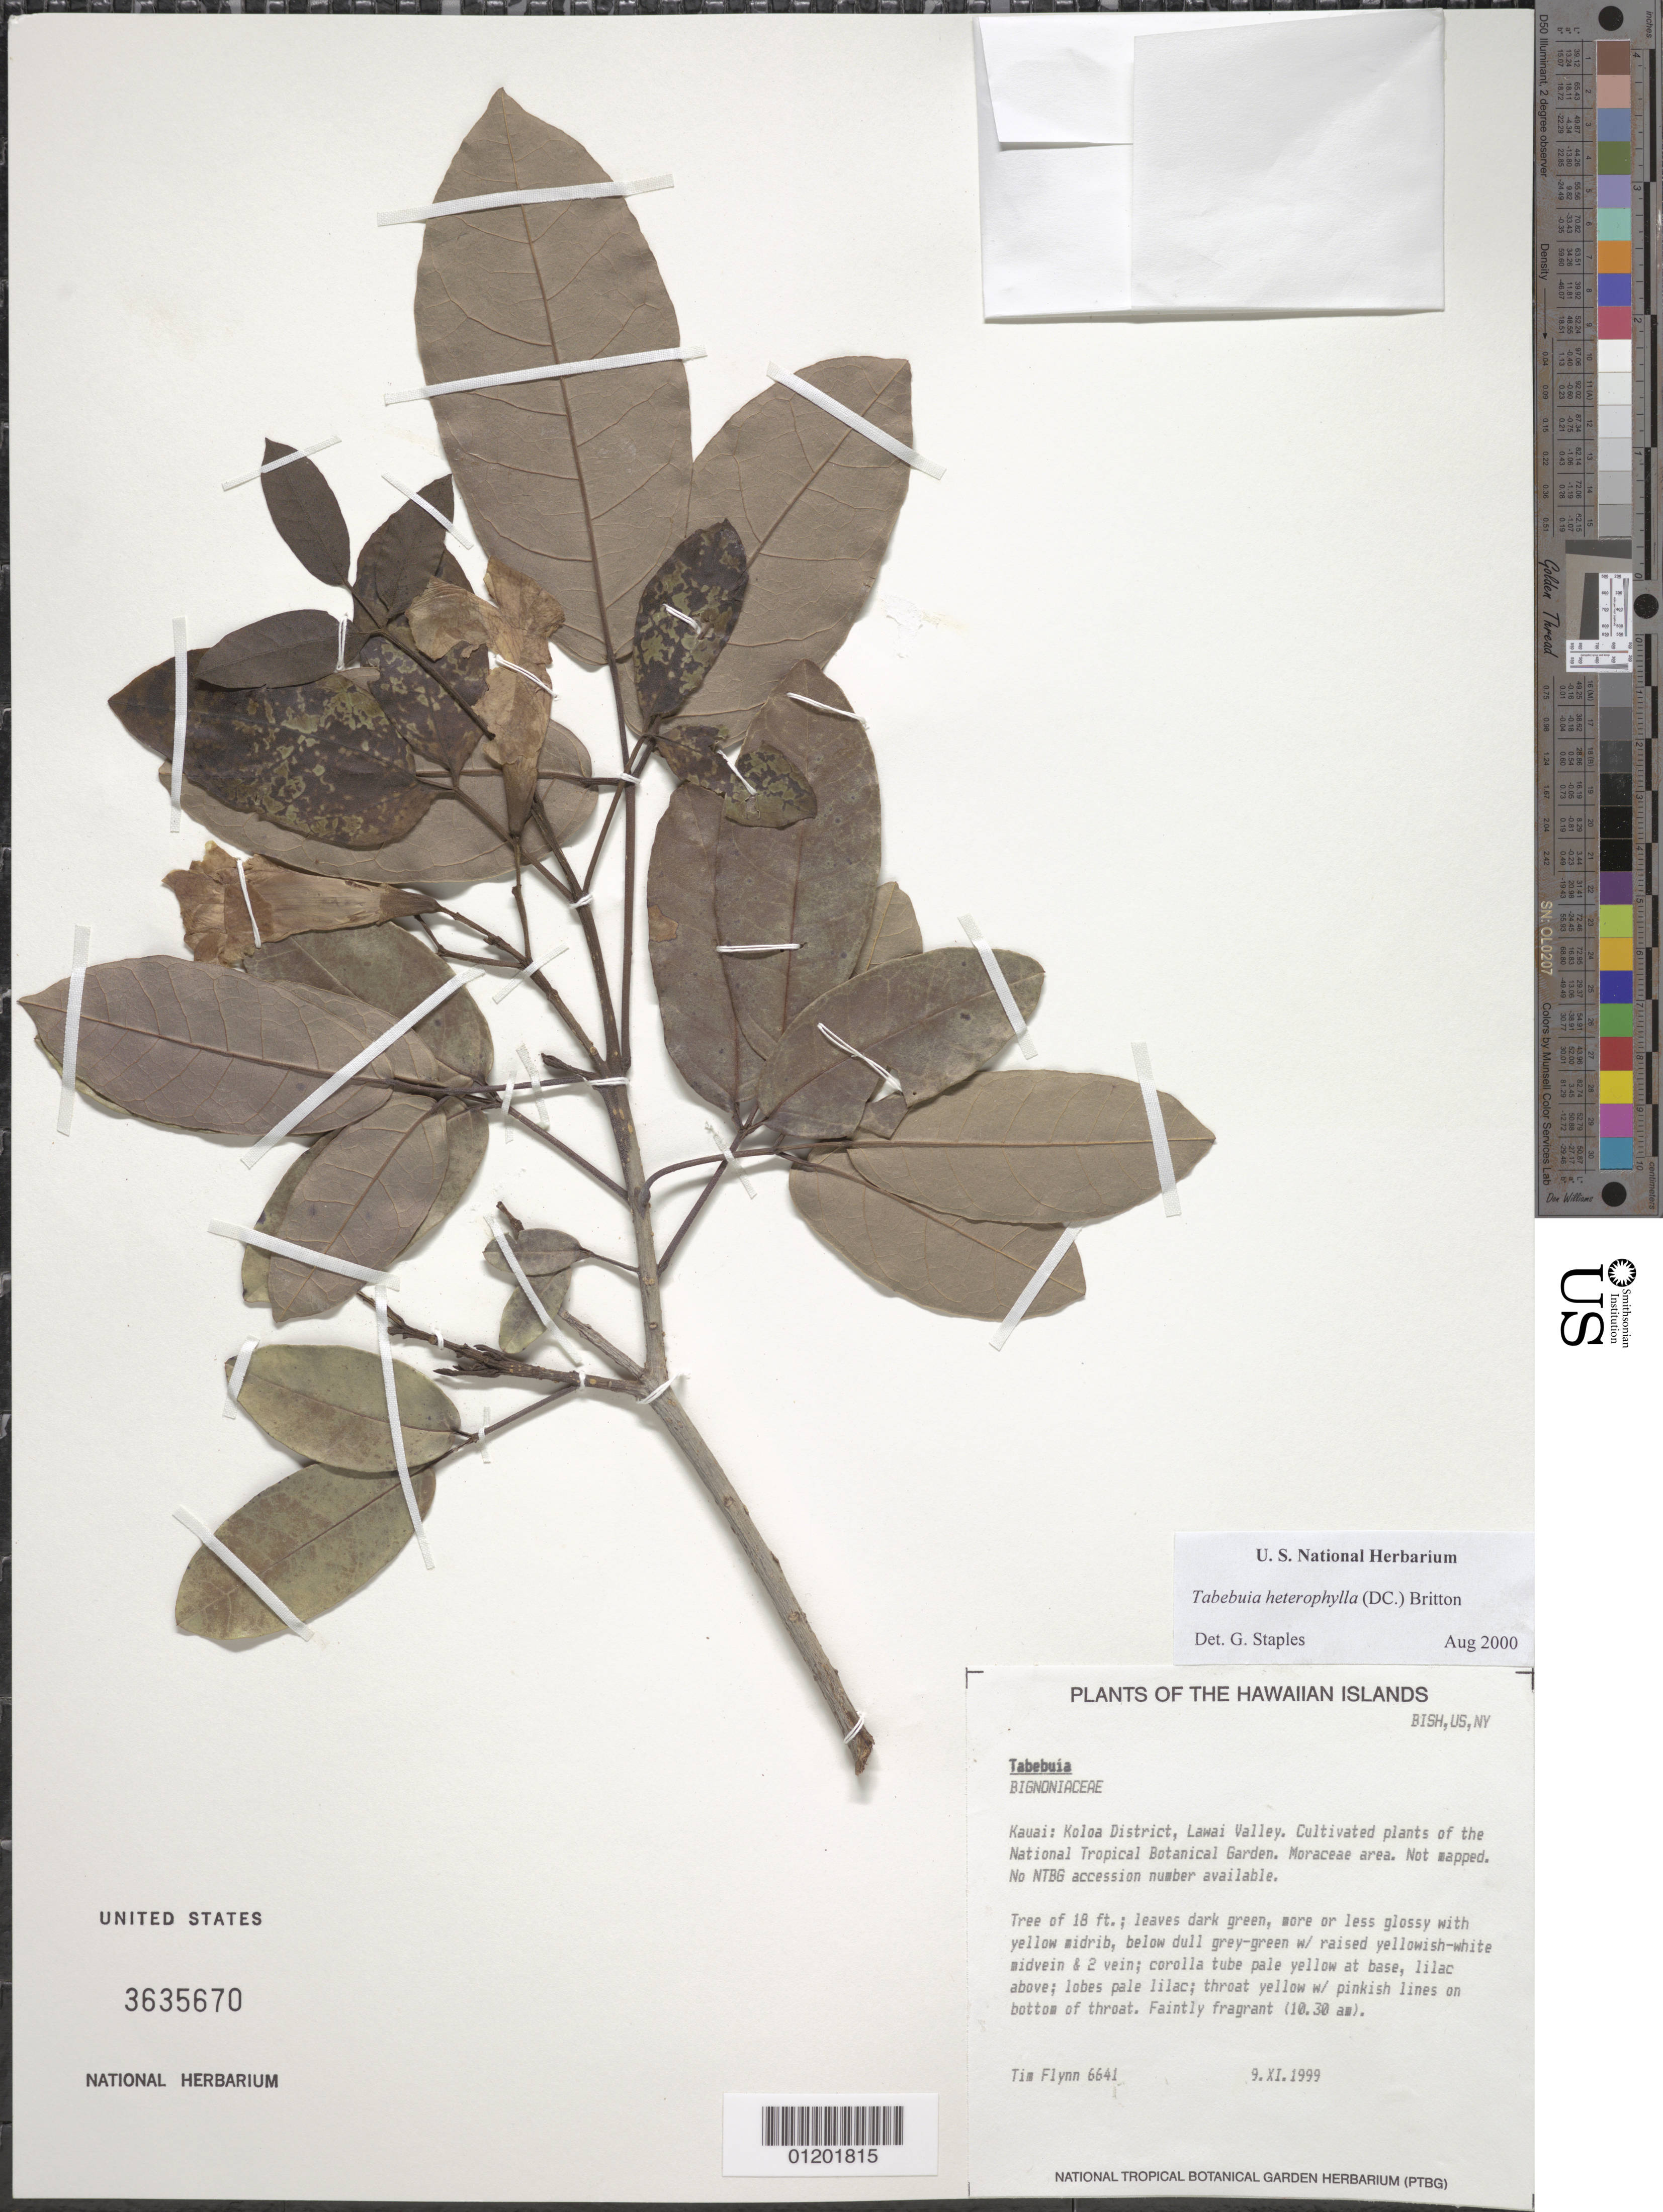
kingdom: Plantae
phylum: Tracheophyta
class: Magnoliopsida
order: Lamiales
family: Bignoniaceae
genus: Tabebuia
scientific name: Tabebuia heterophylla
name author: (DC.) Britton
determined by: Staples, G. W.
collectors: T. W. Flynn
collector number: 6641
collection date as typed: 9 Nov 1999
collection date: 1999-11-09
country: United States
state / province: Hawaii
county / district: Kauai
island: Kaua'i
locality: Lawai Valley, National Tropical Botanical Garden, Moraceae area.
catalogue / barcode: US 3635670